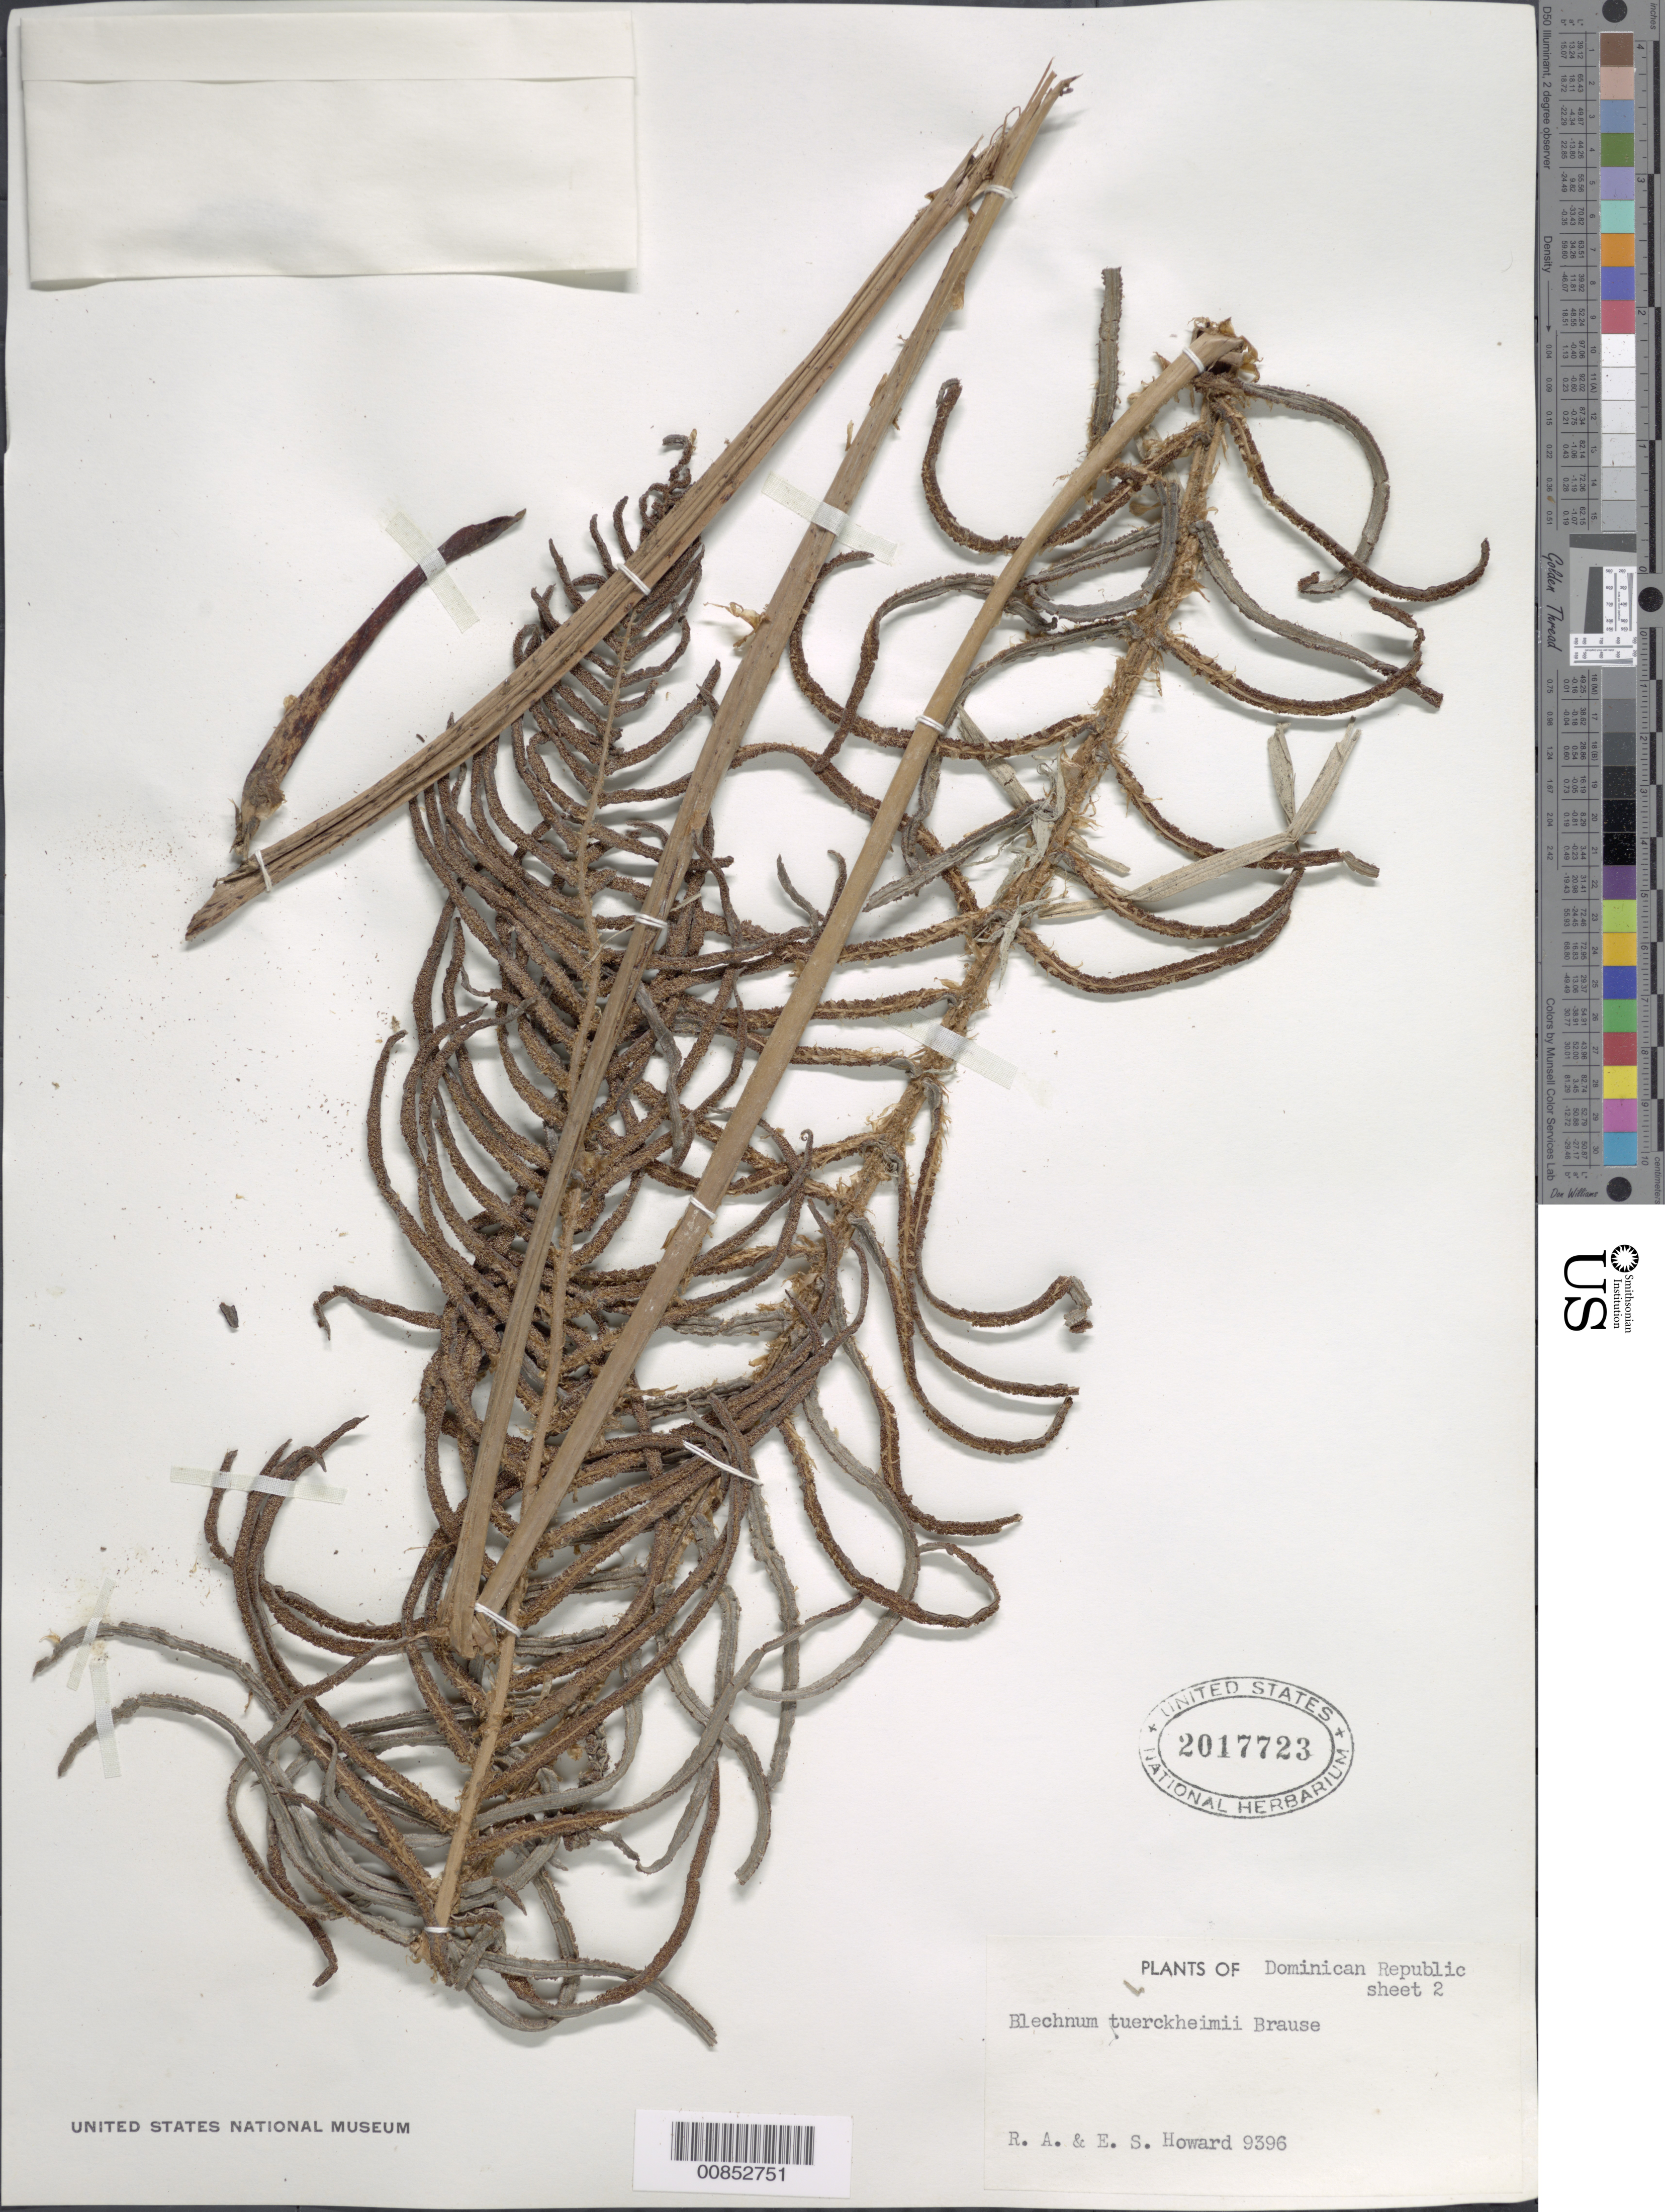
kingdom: Plantae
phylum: Tracheophyta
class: Polypodiopsida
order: Polypodiales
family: Blechnaceae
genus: Blechnum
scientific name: Blechnum tuerckheimii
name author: Brause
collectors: R. A. Howard & E. S. Howard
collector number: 9396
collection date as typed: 10 Oct 1946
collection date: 1946-10-10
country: Dominican Republic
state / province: San Juan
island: Hispaniola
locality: Piedra del Aguacate to Río del Oro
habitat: Pine woodlands, marshy areas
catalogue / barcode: US 2017723